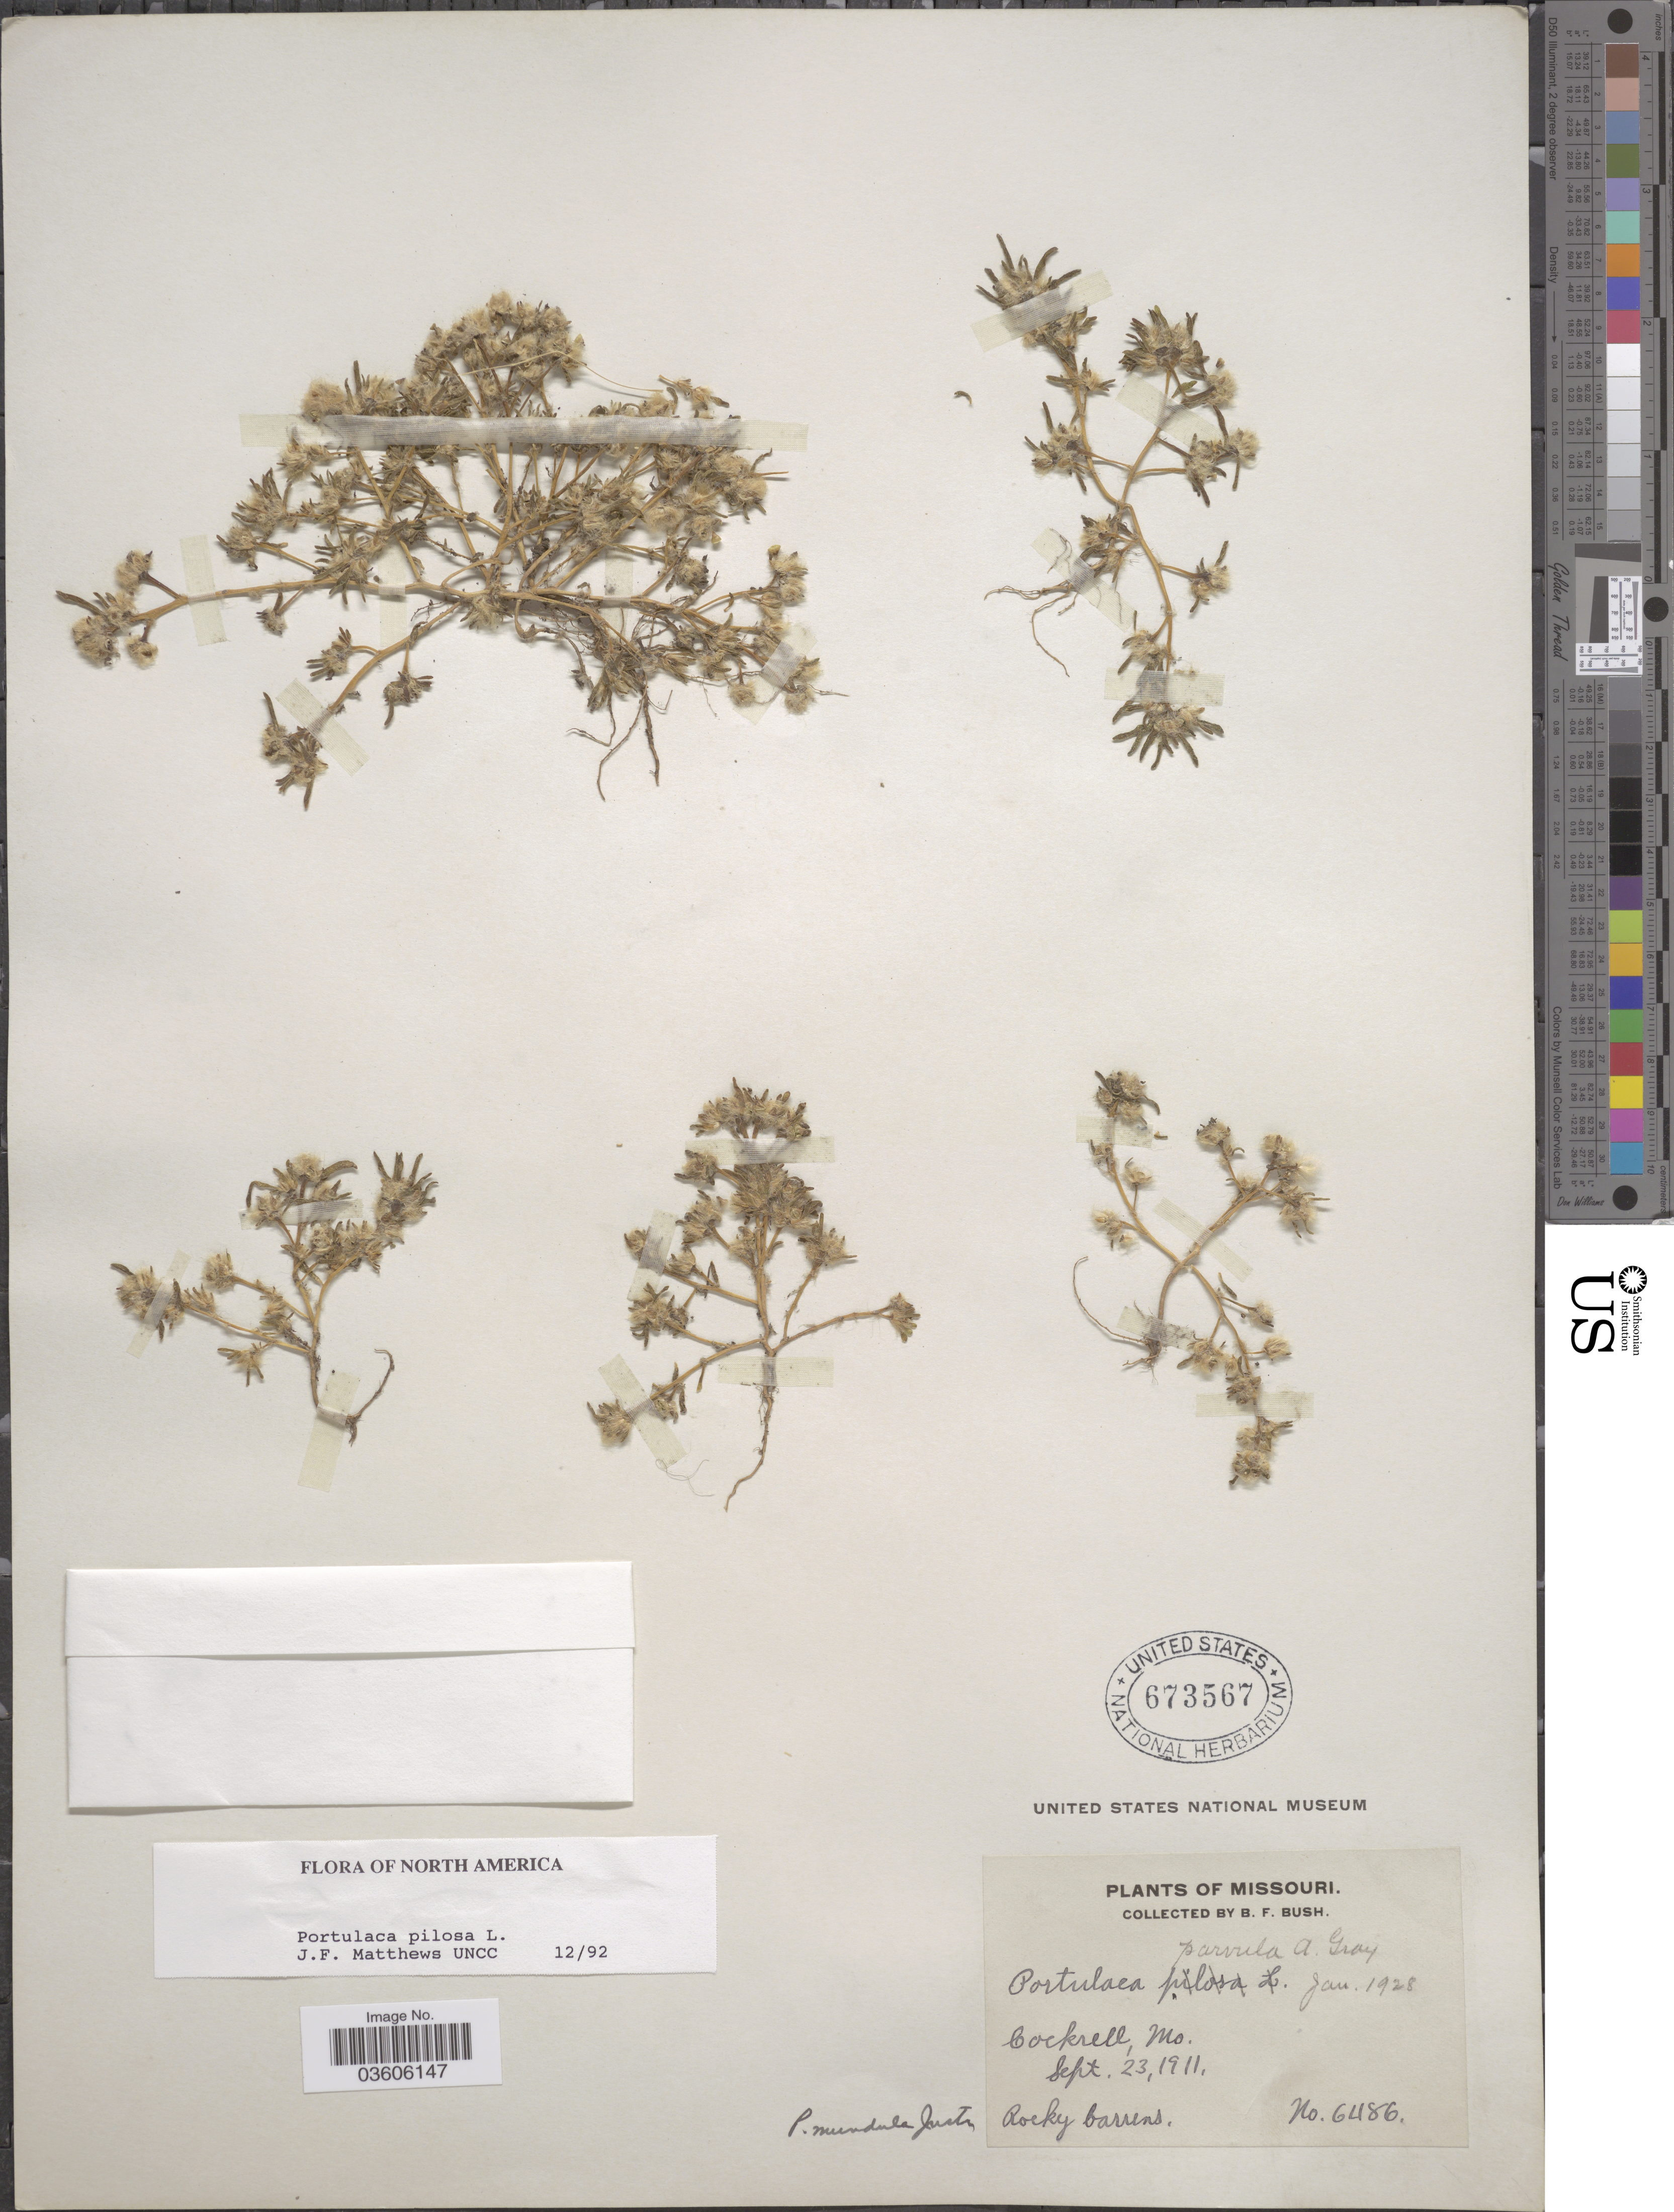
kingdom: Plantae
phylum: Tracheophyta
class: Magnoliopsida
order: Caryophyllales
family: Portulacaceae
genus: Portulaca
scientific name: Portulaca pilosa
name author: L.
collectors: B. F. Bush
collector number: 6486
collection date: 1911-09-23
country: United States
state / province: Missouri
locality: Cockrell.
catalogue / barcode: US 673567